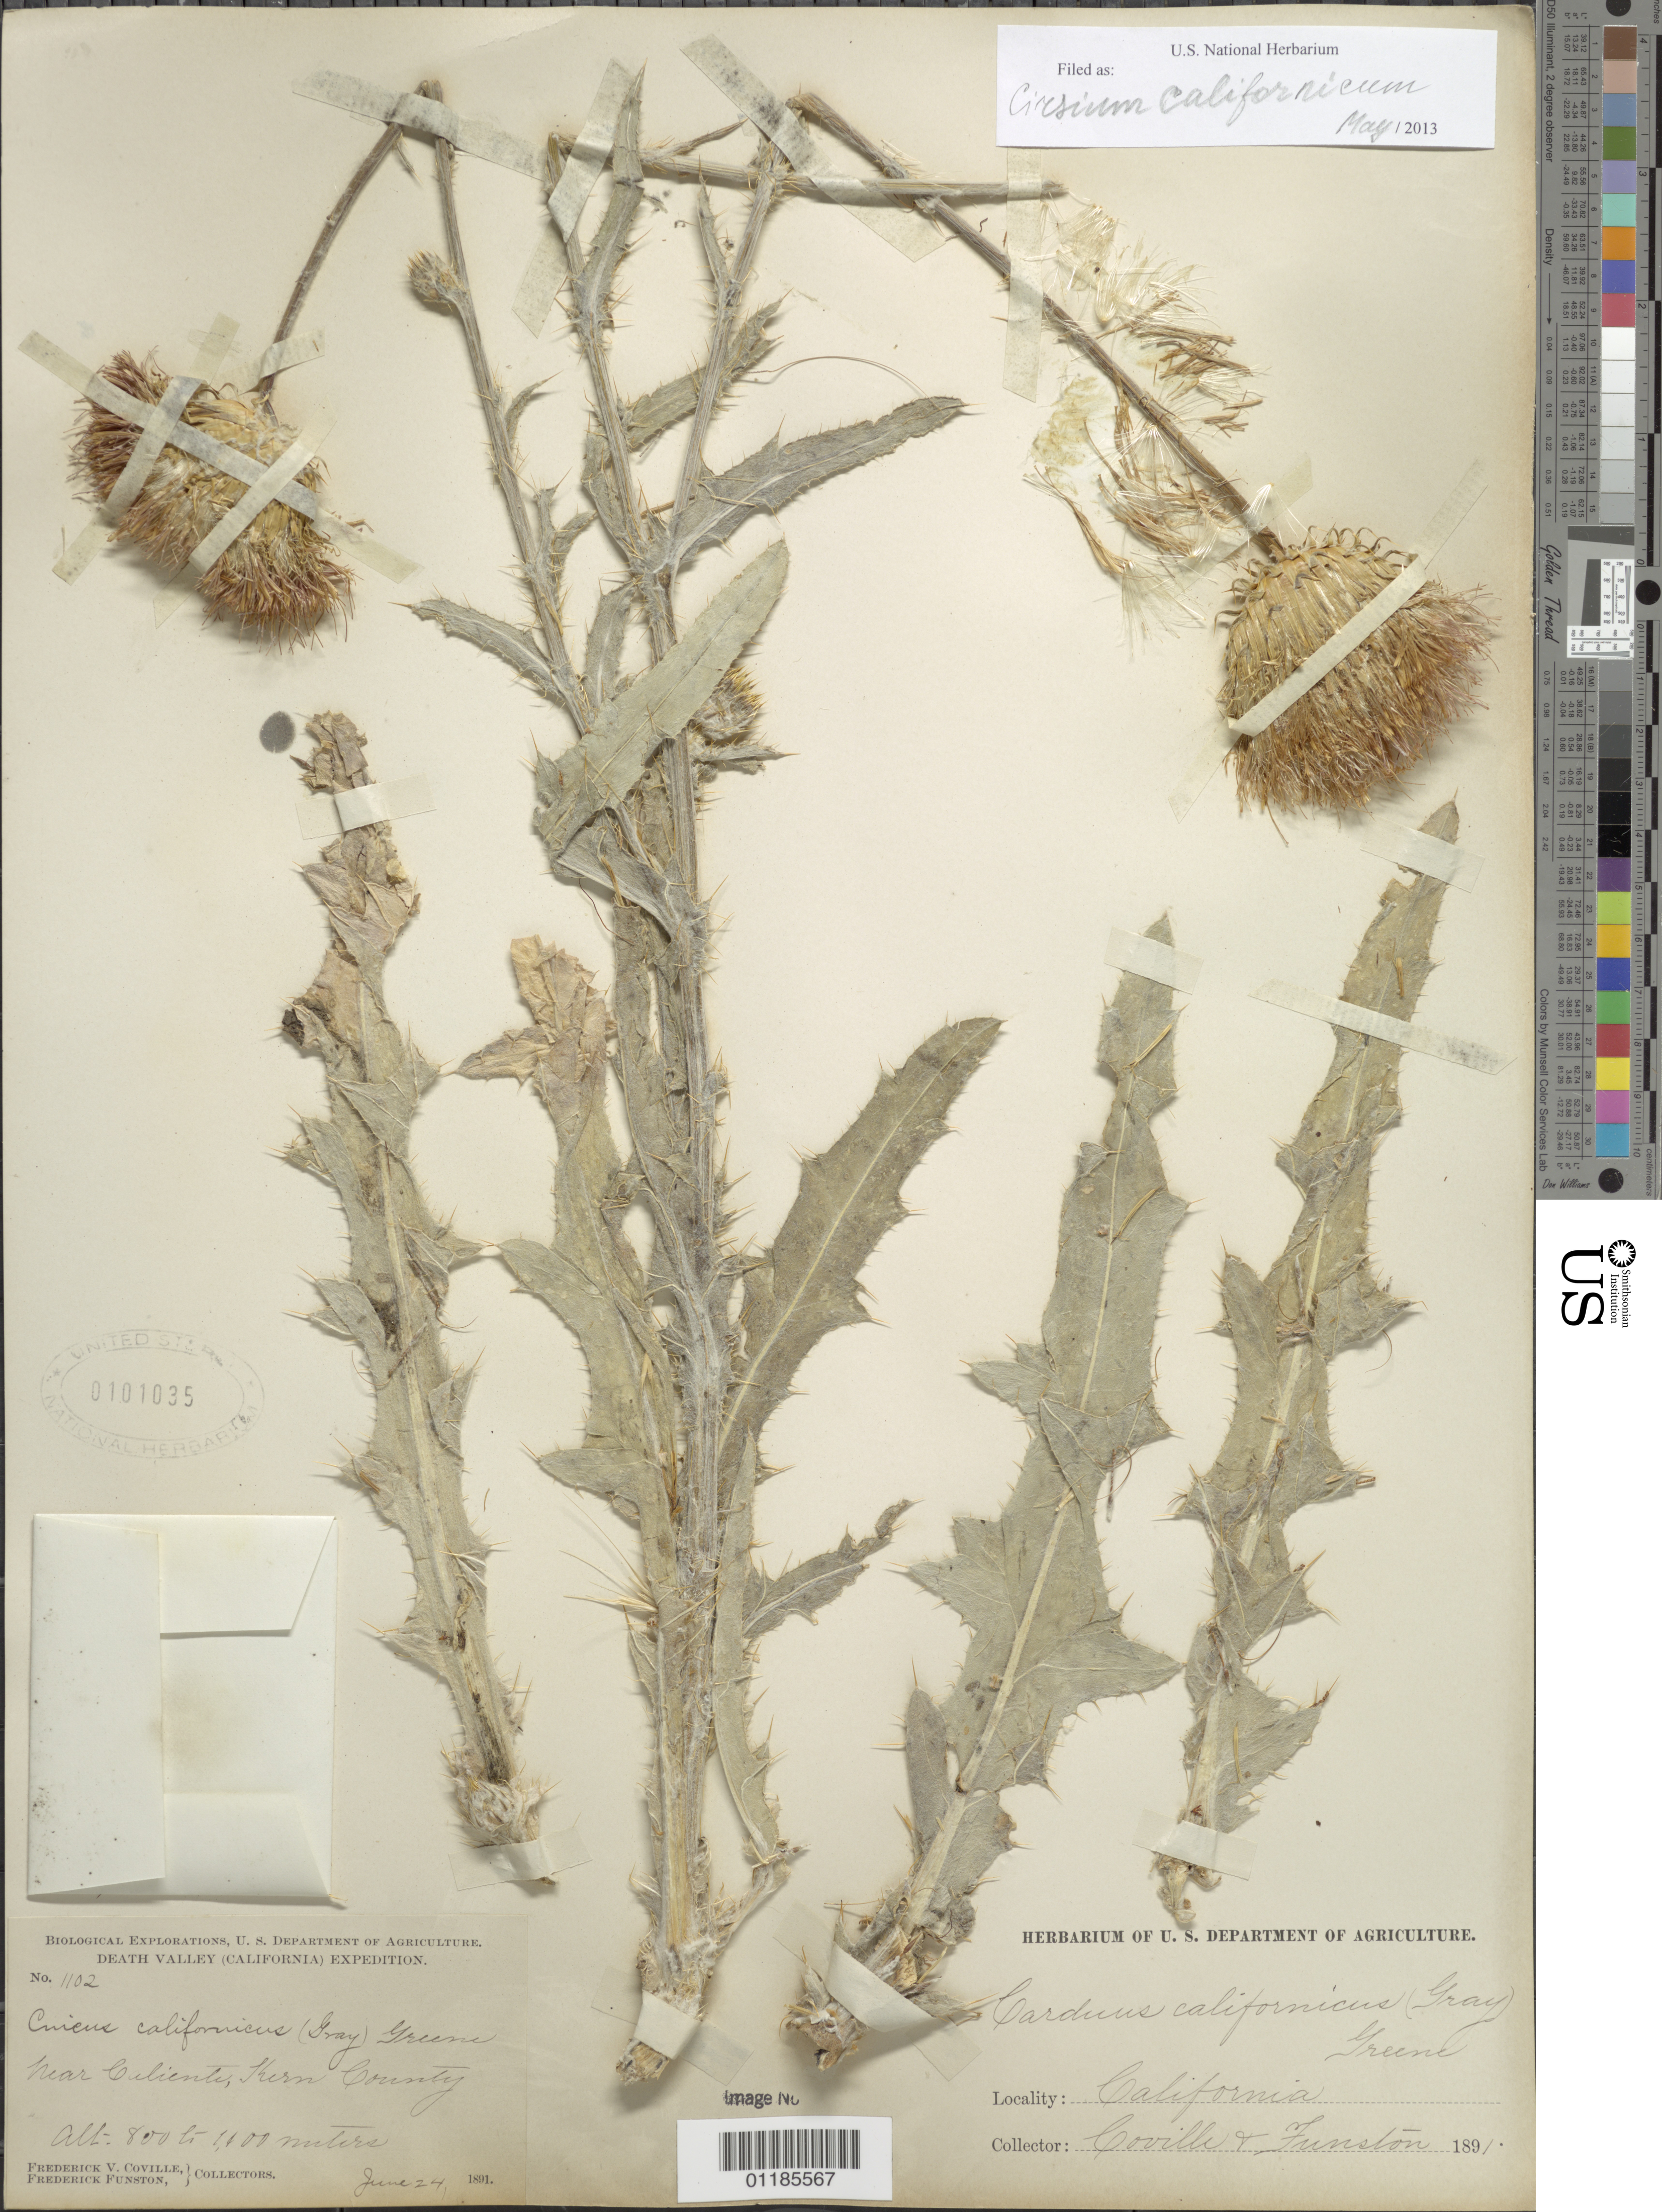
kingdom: Plantae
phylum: Tracheophyta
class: Magnoliopsida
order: Asterales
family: Asteraceae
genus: Cirsium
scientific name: Cirsium occidentale var. californicum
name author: (A. Gray) D.J. Keil & C.E. Turner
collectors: F. V. Coville & F. Funston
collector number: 1102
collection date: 1891-06-24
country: United States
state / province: California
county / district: Kern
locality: near Caliente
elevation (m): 800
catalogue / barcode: US 101035